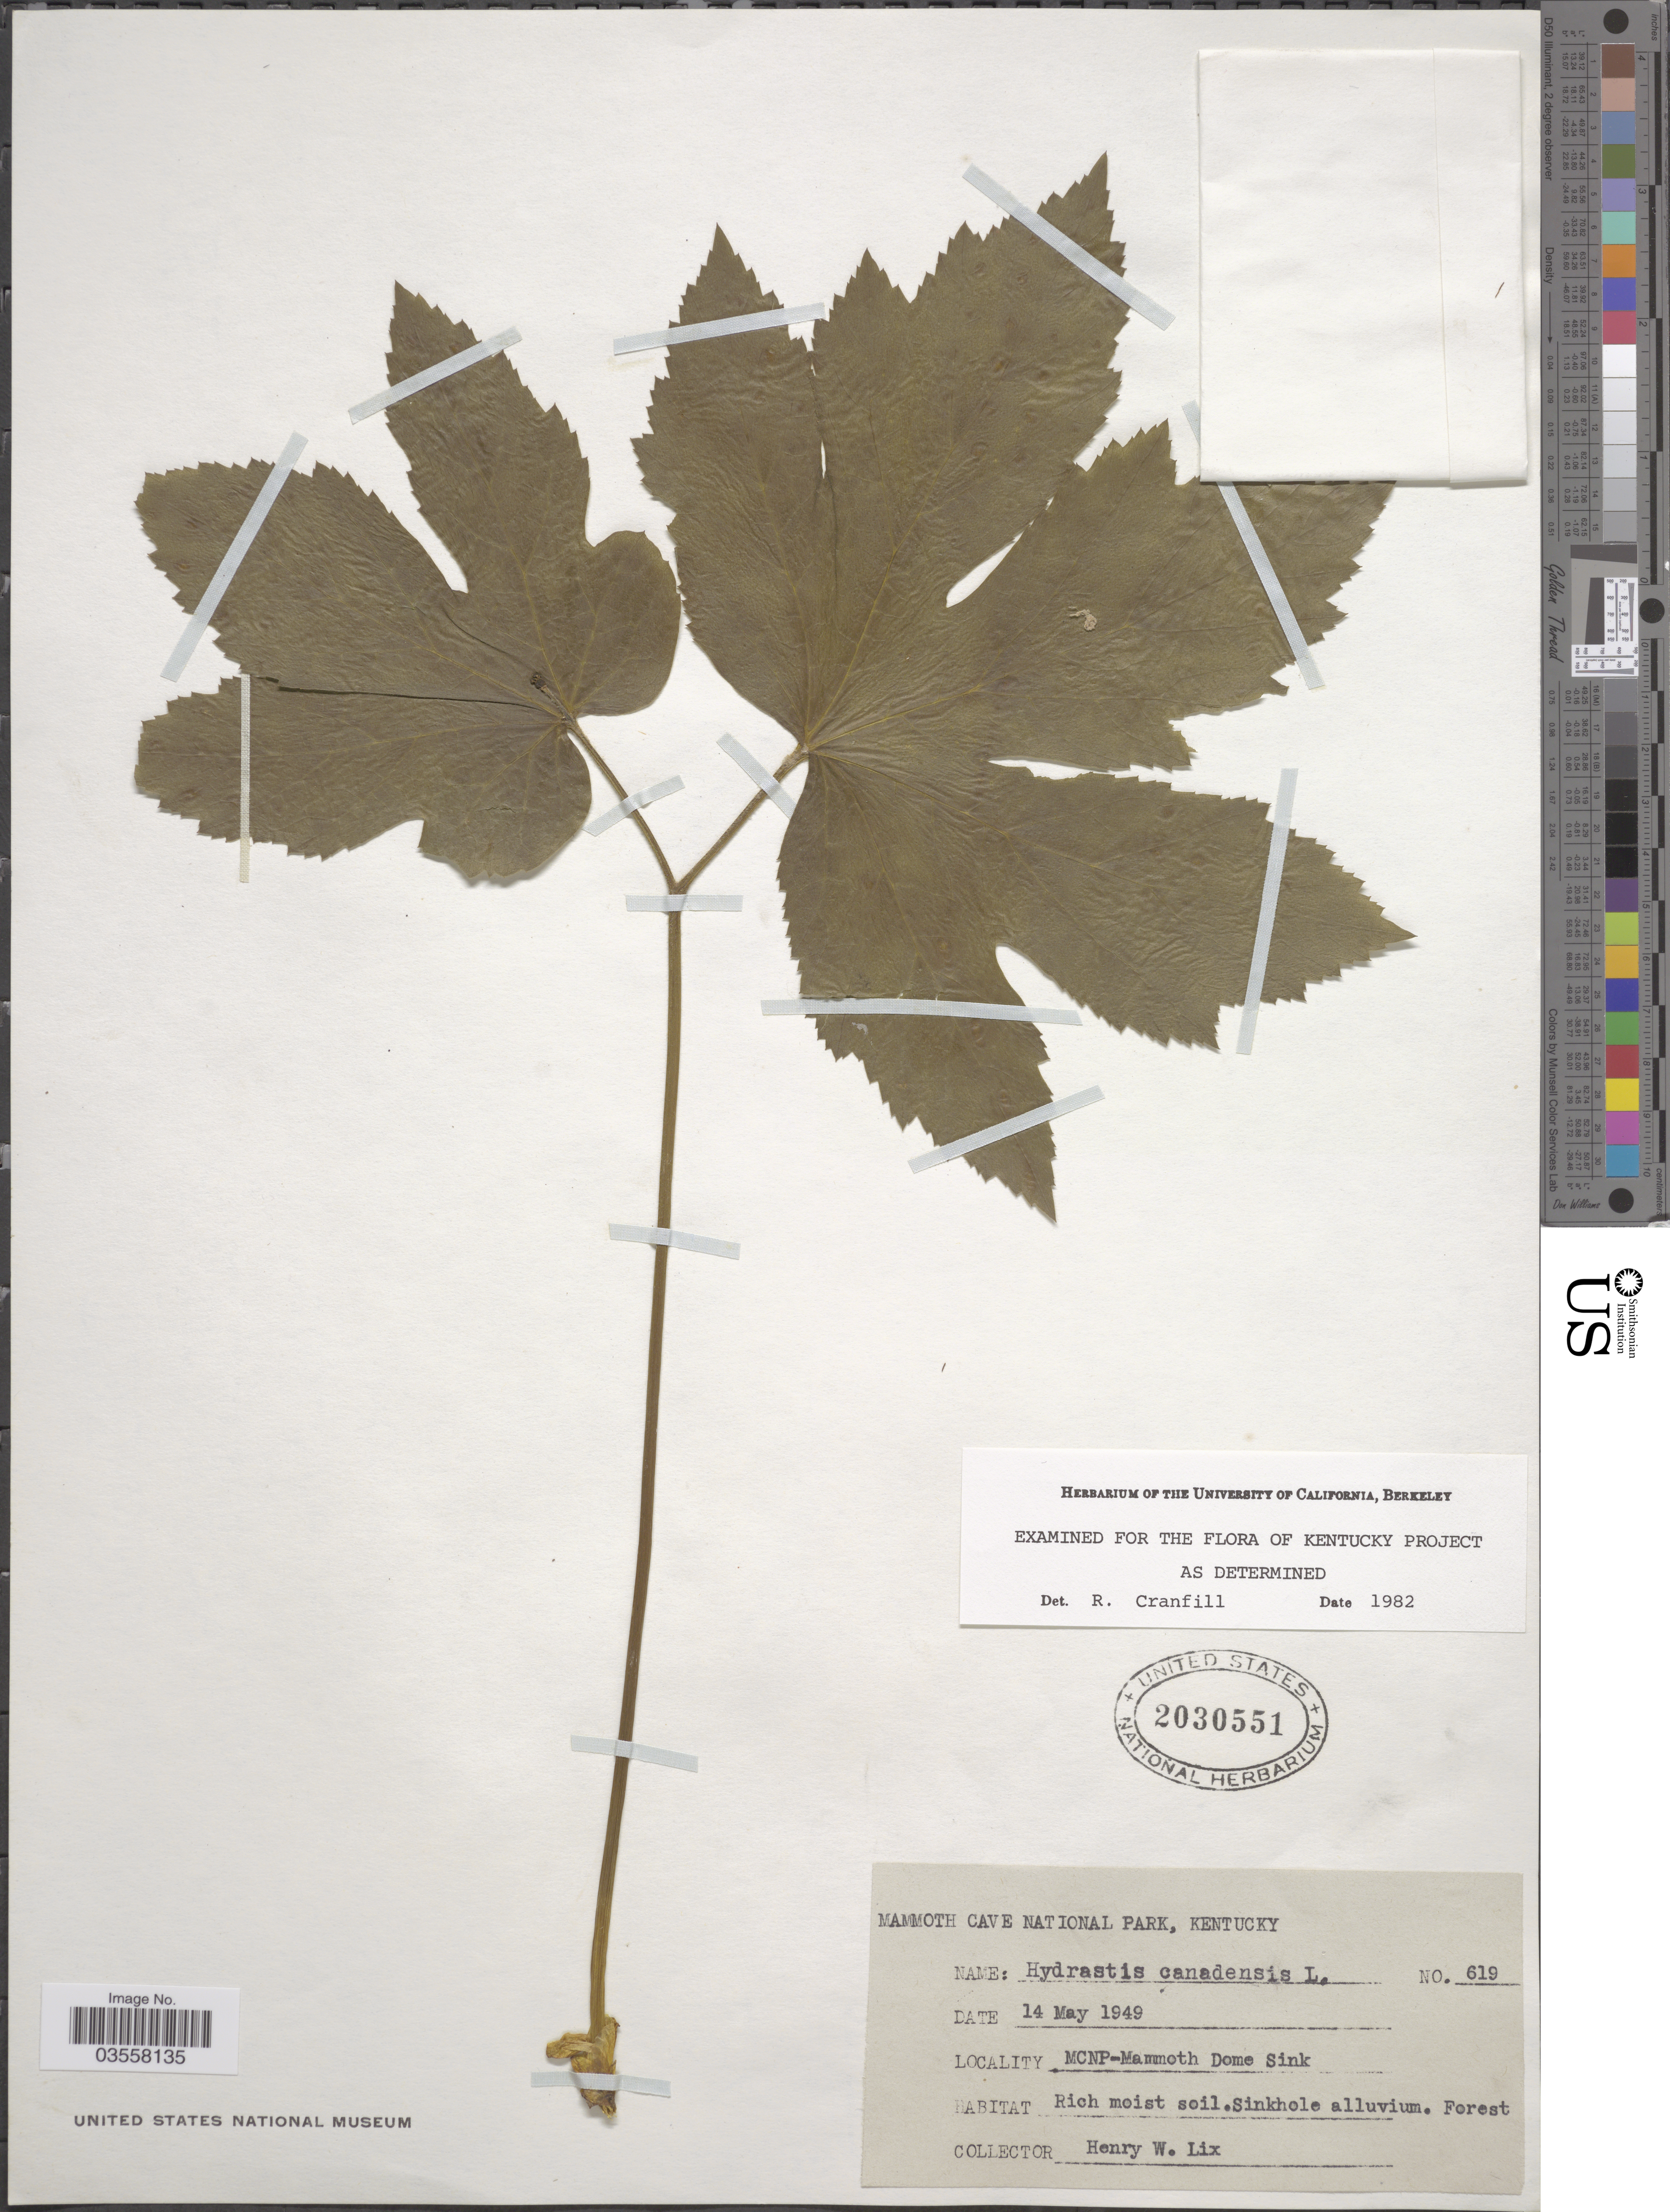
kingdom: Plantae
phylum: Tracheophyta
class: Magnoliopsida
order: Ranunculales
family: Ranunculaceae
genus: Hydrastis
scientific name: Hydrastis canadensis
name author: L.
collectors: H. W. Lix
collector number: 619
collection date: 1949-05-14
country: United States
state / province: Kentucky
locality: Mammoth Cave National Park. MCNP-Mammoth Dome Sink.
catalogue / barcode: US 2030551